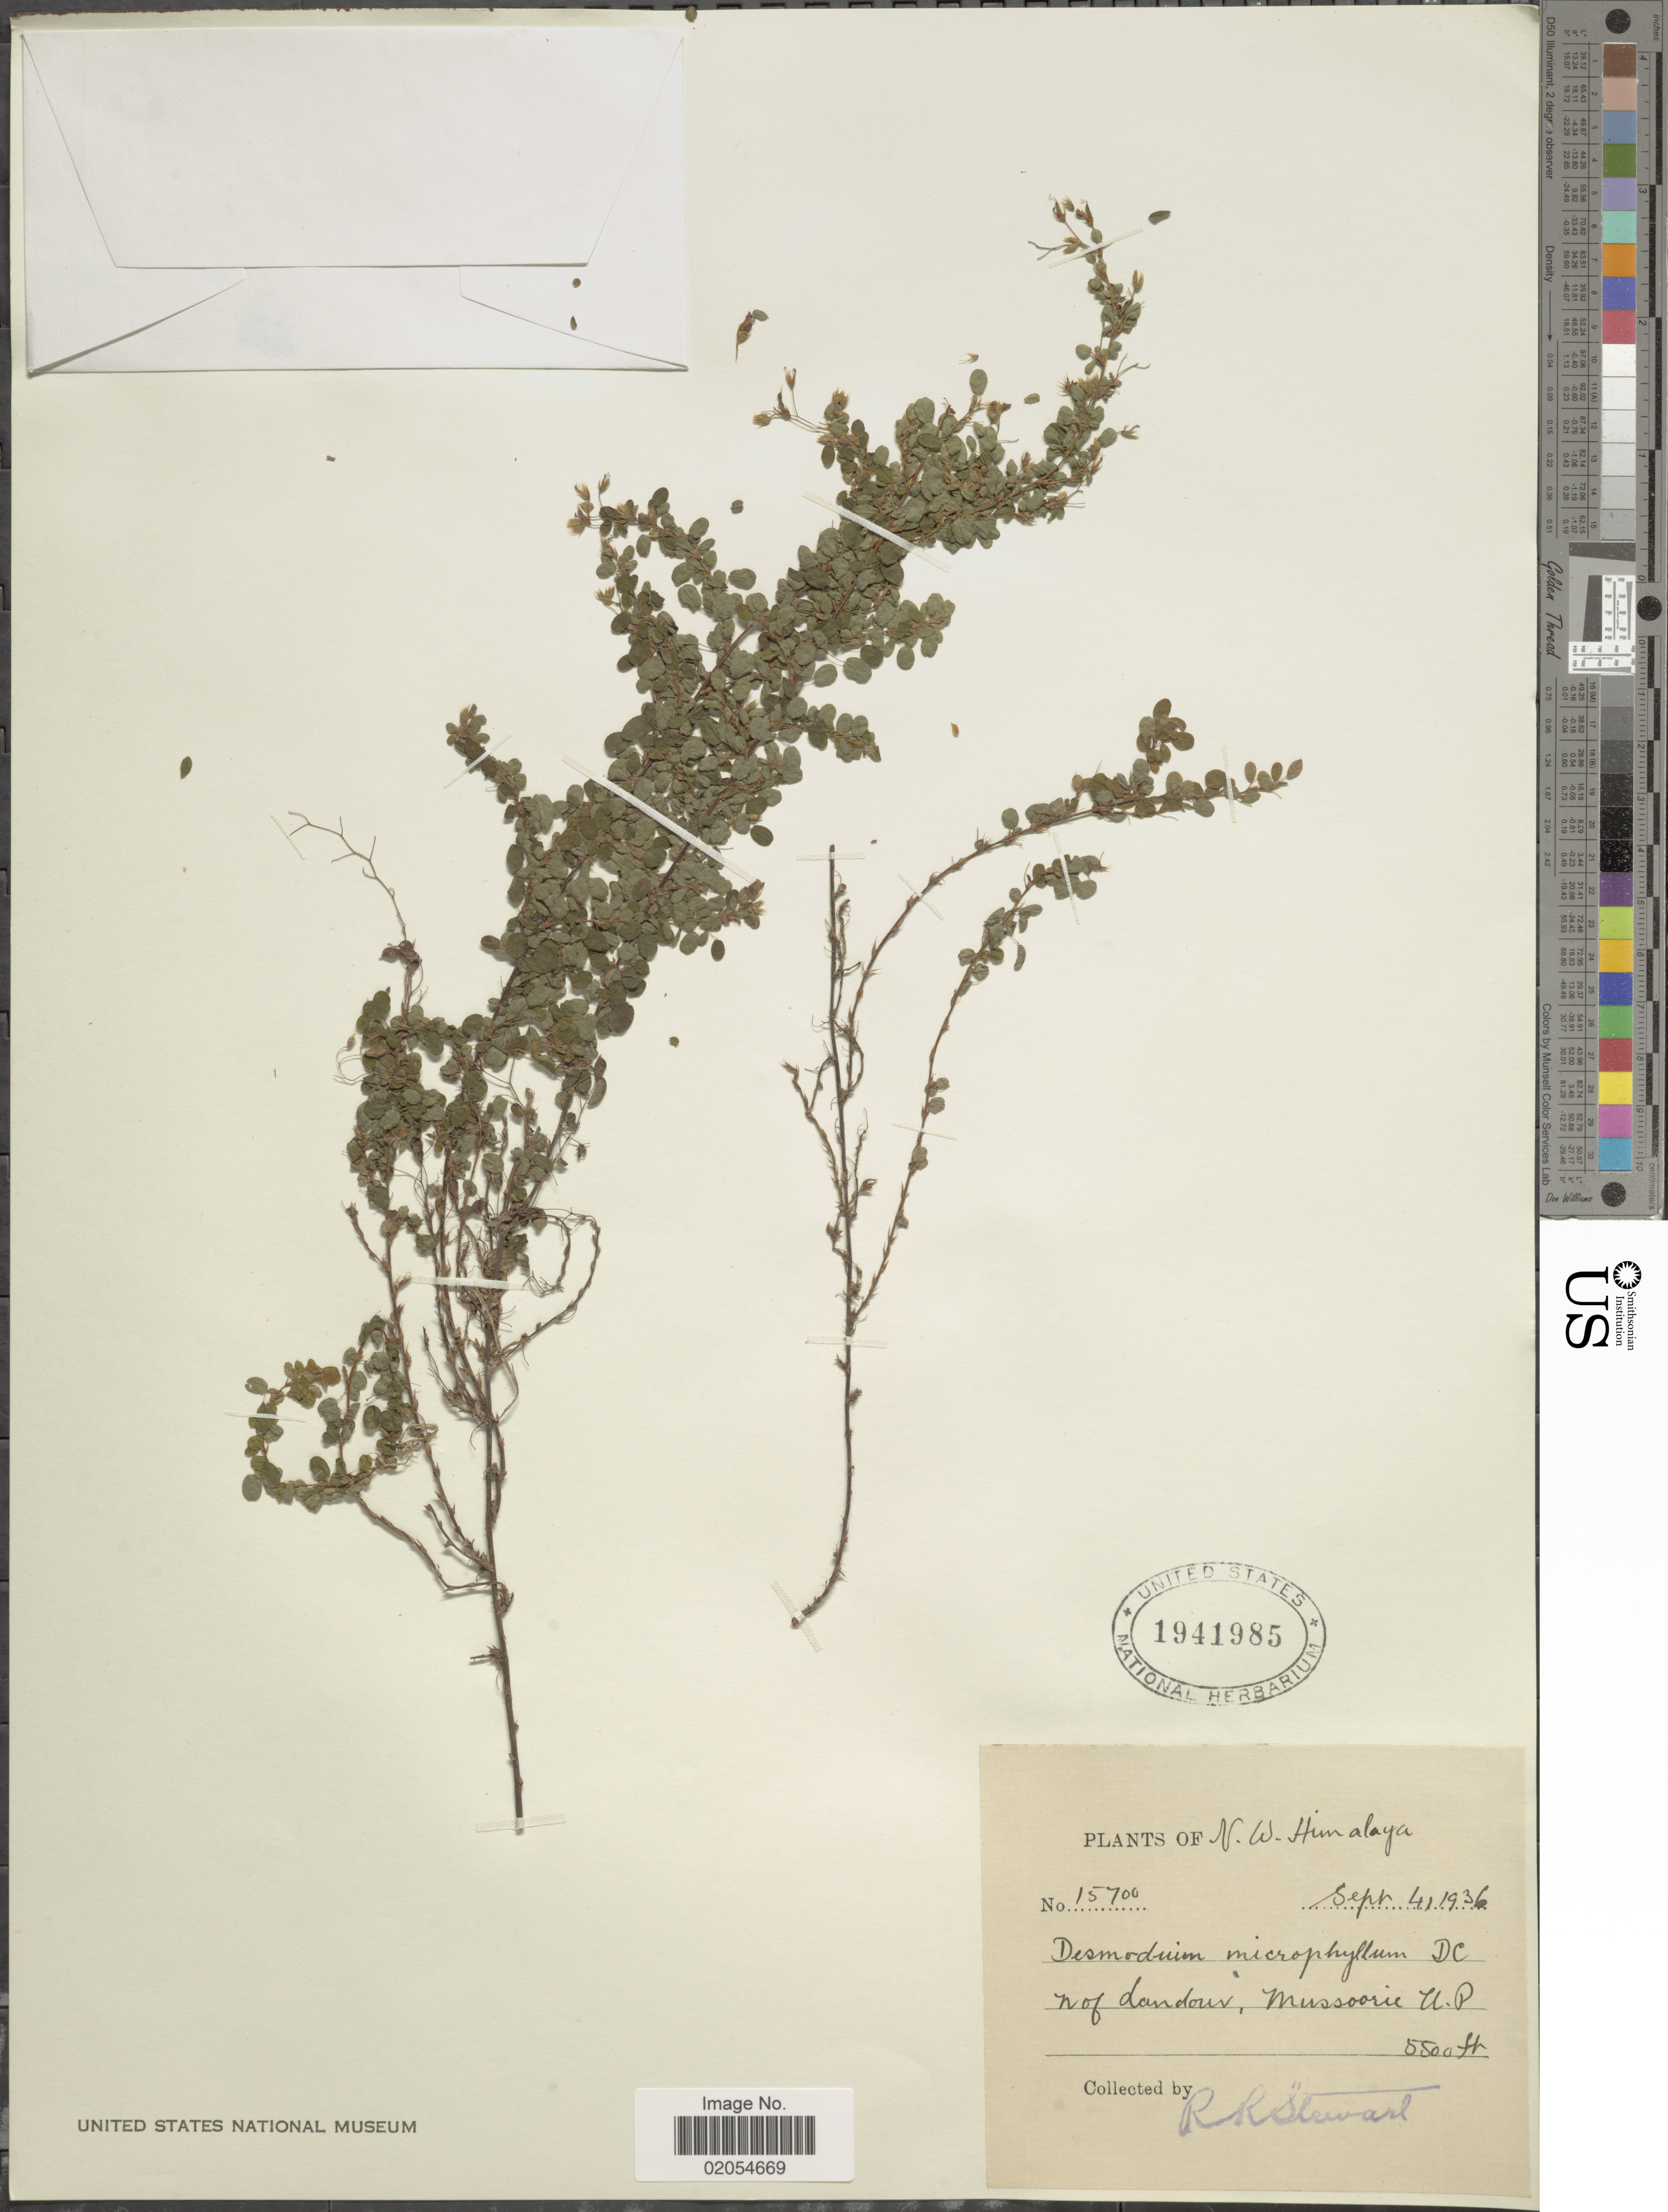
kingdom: Plantae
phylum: Tracheophyta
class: Magnoliopsida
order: Fabales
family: Fabaceae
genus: Leptodesmia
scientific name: Leptodesmia microphylla var. microphylla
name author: (Thunb.) H. Ohashi & K. Ohashi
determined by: Strong, Mark T., (BOT), Smithsonian Institution - National Museum of Natural History (UNITED STATES)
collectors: R. R. Stewart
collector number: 15700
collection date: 1936-09-04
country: India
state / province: Uttarakhand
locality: N. W. Himalaya. N of Landour, Mussoorie U. P.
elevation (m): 1676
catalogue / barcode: US 1941985